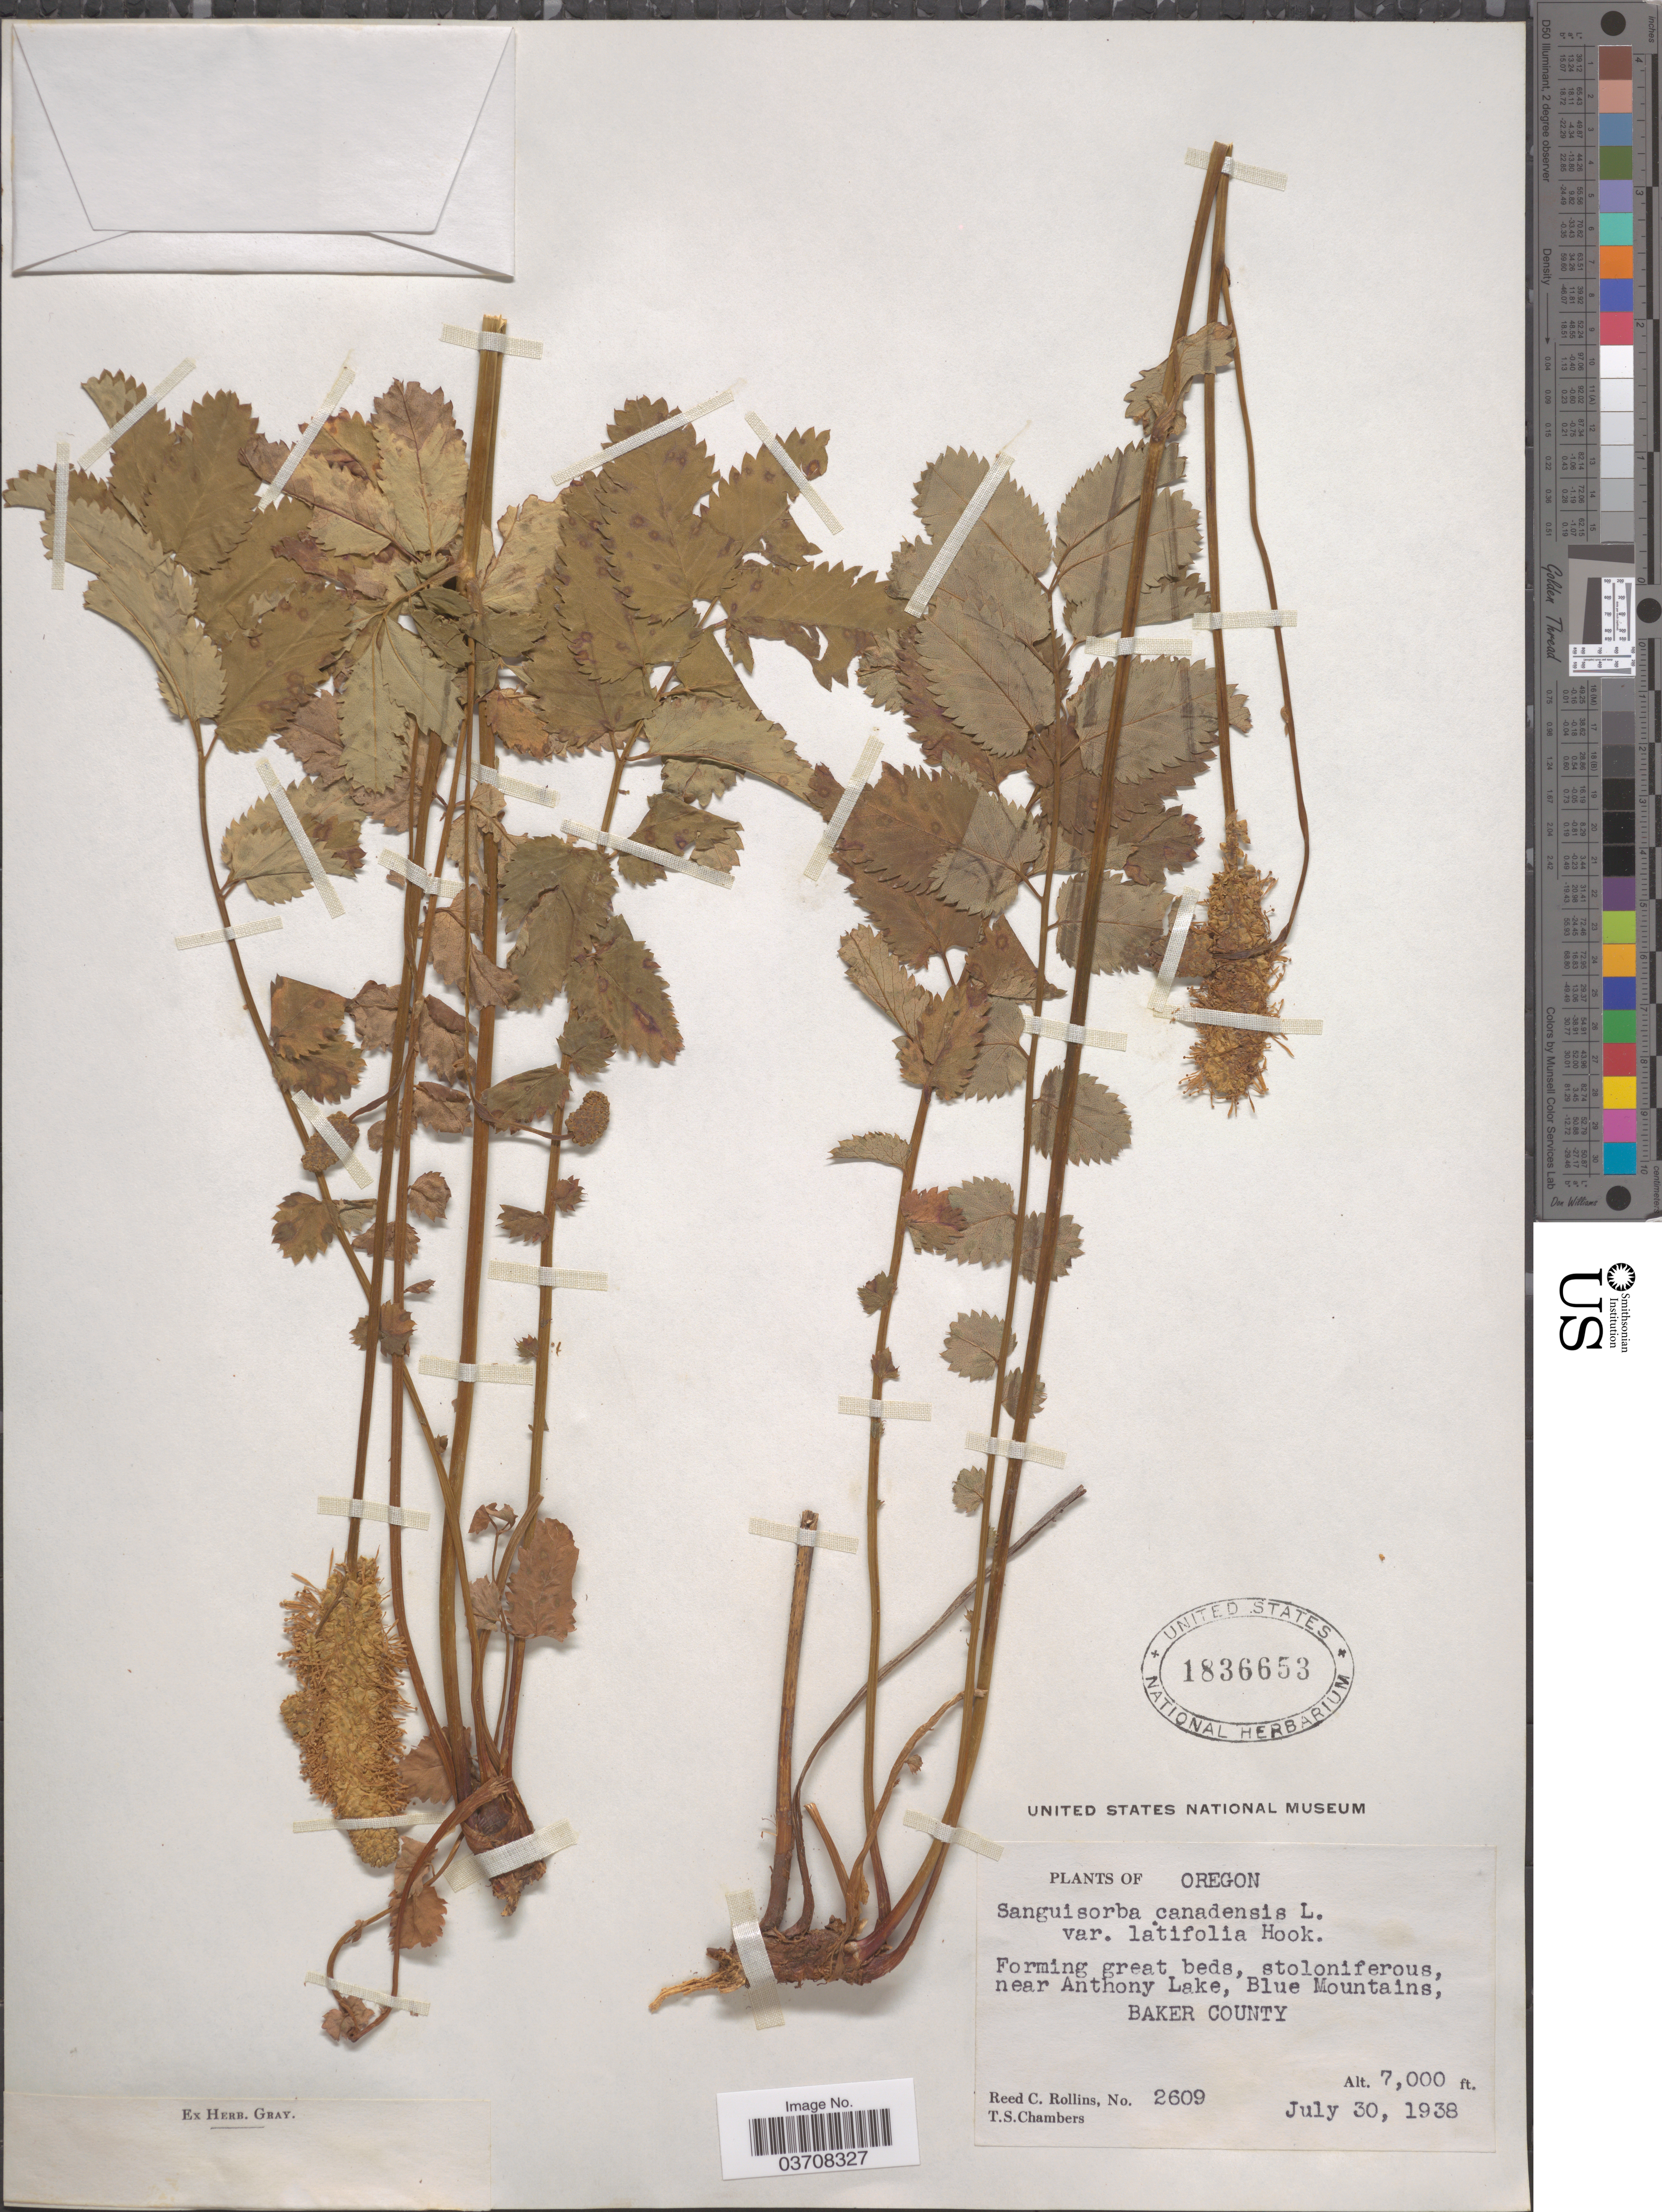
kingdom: Plantae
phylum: Tracheophyta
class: Magnoliopsida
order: Rosales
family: Rosaceae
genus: Sanguisorba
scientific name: Sanguisorba canadensis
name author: L.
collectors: R. C. Rollins & T. Chambers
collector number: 2609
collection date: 1938-07-30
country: United States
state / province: Oregon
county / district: Baker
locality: near Anthony Lake, Blue Mountains Baker County.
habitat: near lake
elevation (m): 2134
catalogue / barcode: US 1836653